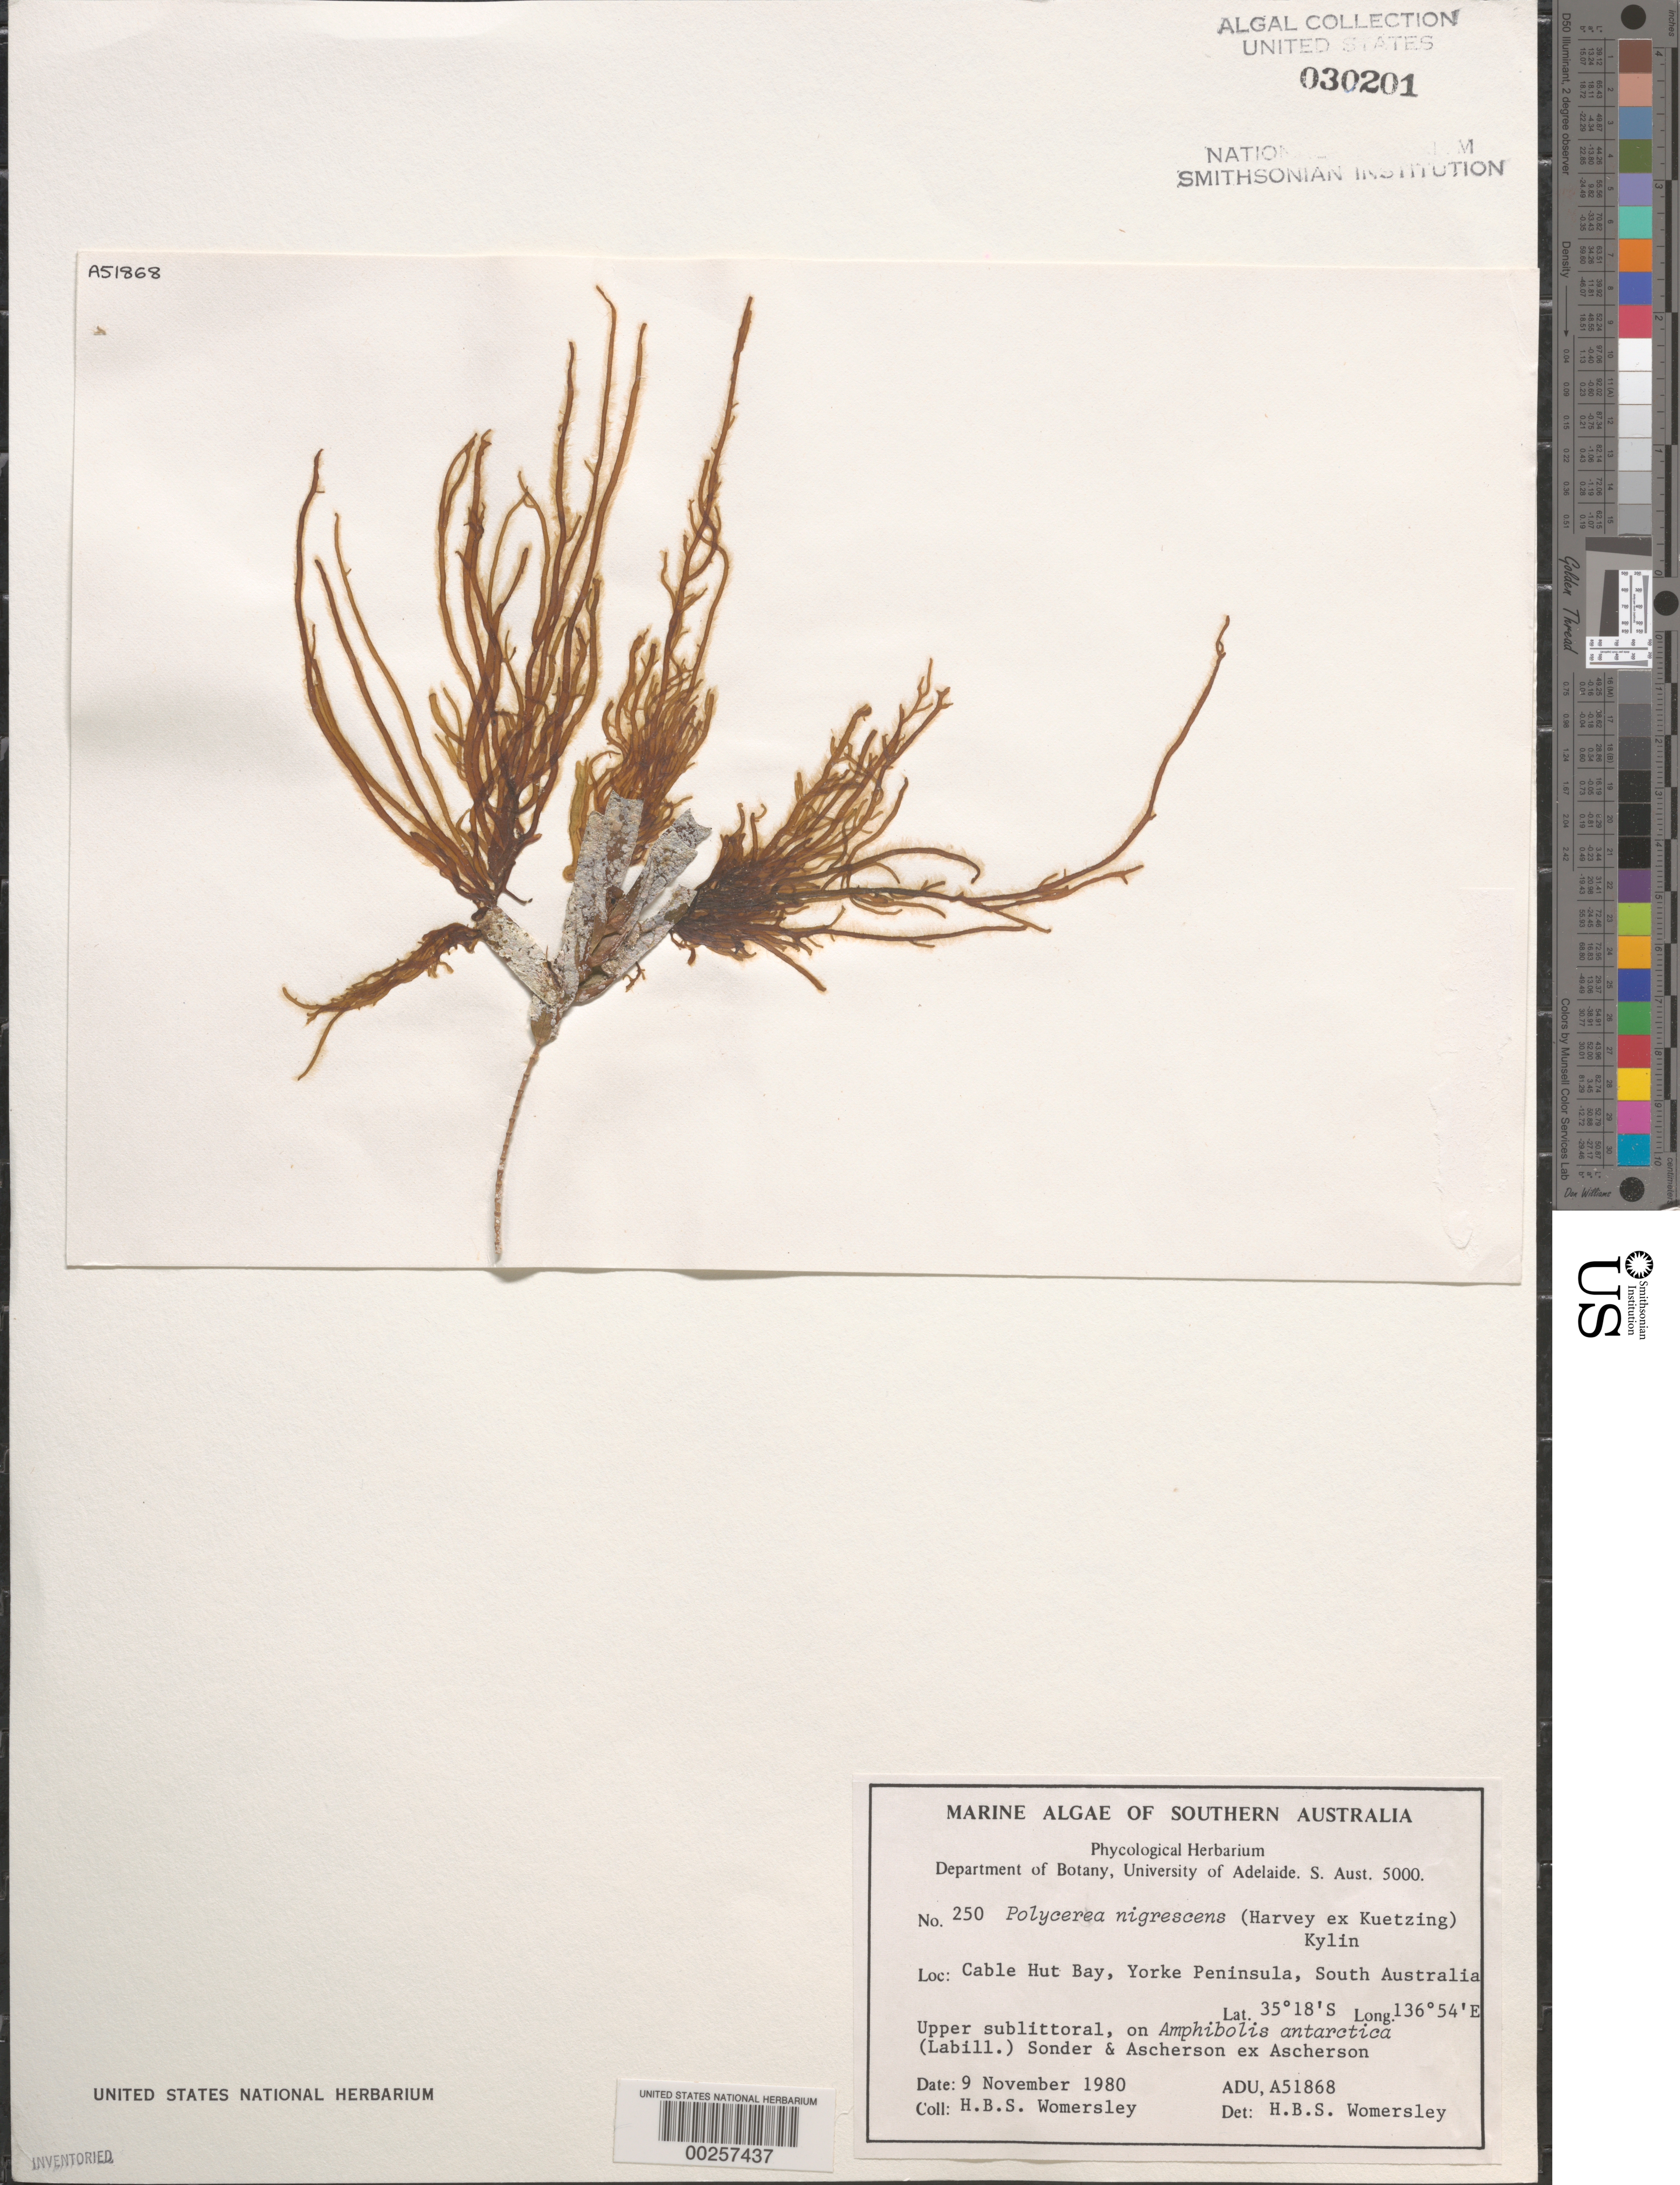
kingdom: Chromista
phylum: Ochrophyta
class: Phaeophyceae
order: Ectocarpales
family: Chordariaceae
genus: Polycerea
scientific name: Polycerea nigrescens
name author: (Harv. ex Kütz.) Kylin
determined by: Womersley, H. B. S.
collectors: H. B. S. Womersley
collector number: ADU A51868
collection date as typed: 09 Nov 1980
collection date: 1980-11-09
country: Australia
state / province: South Australia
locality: Cable hut bay, yorke peninsula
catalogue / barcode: US 30201